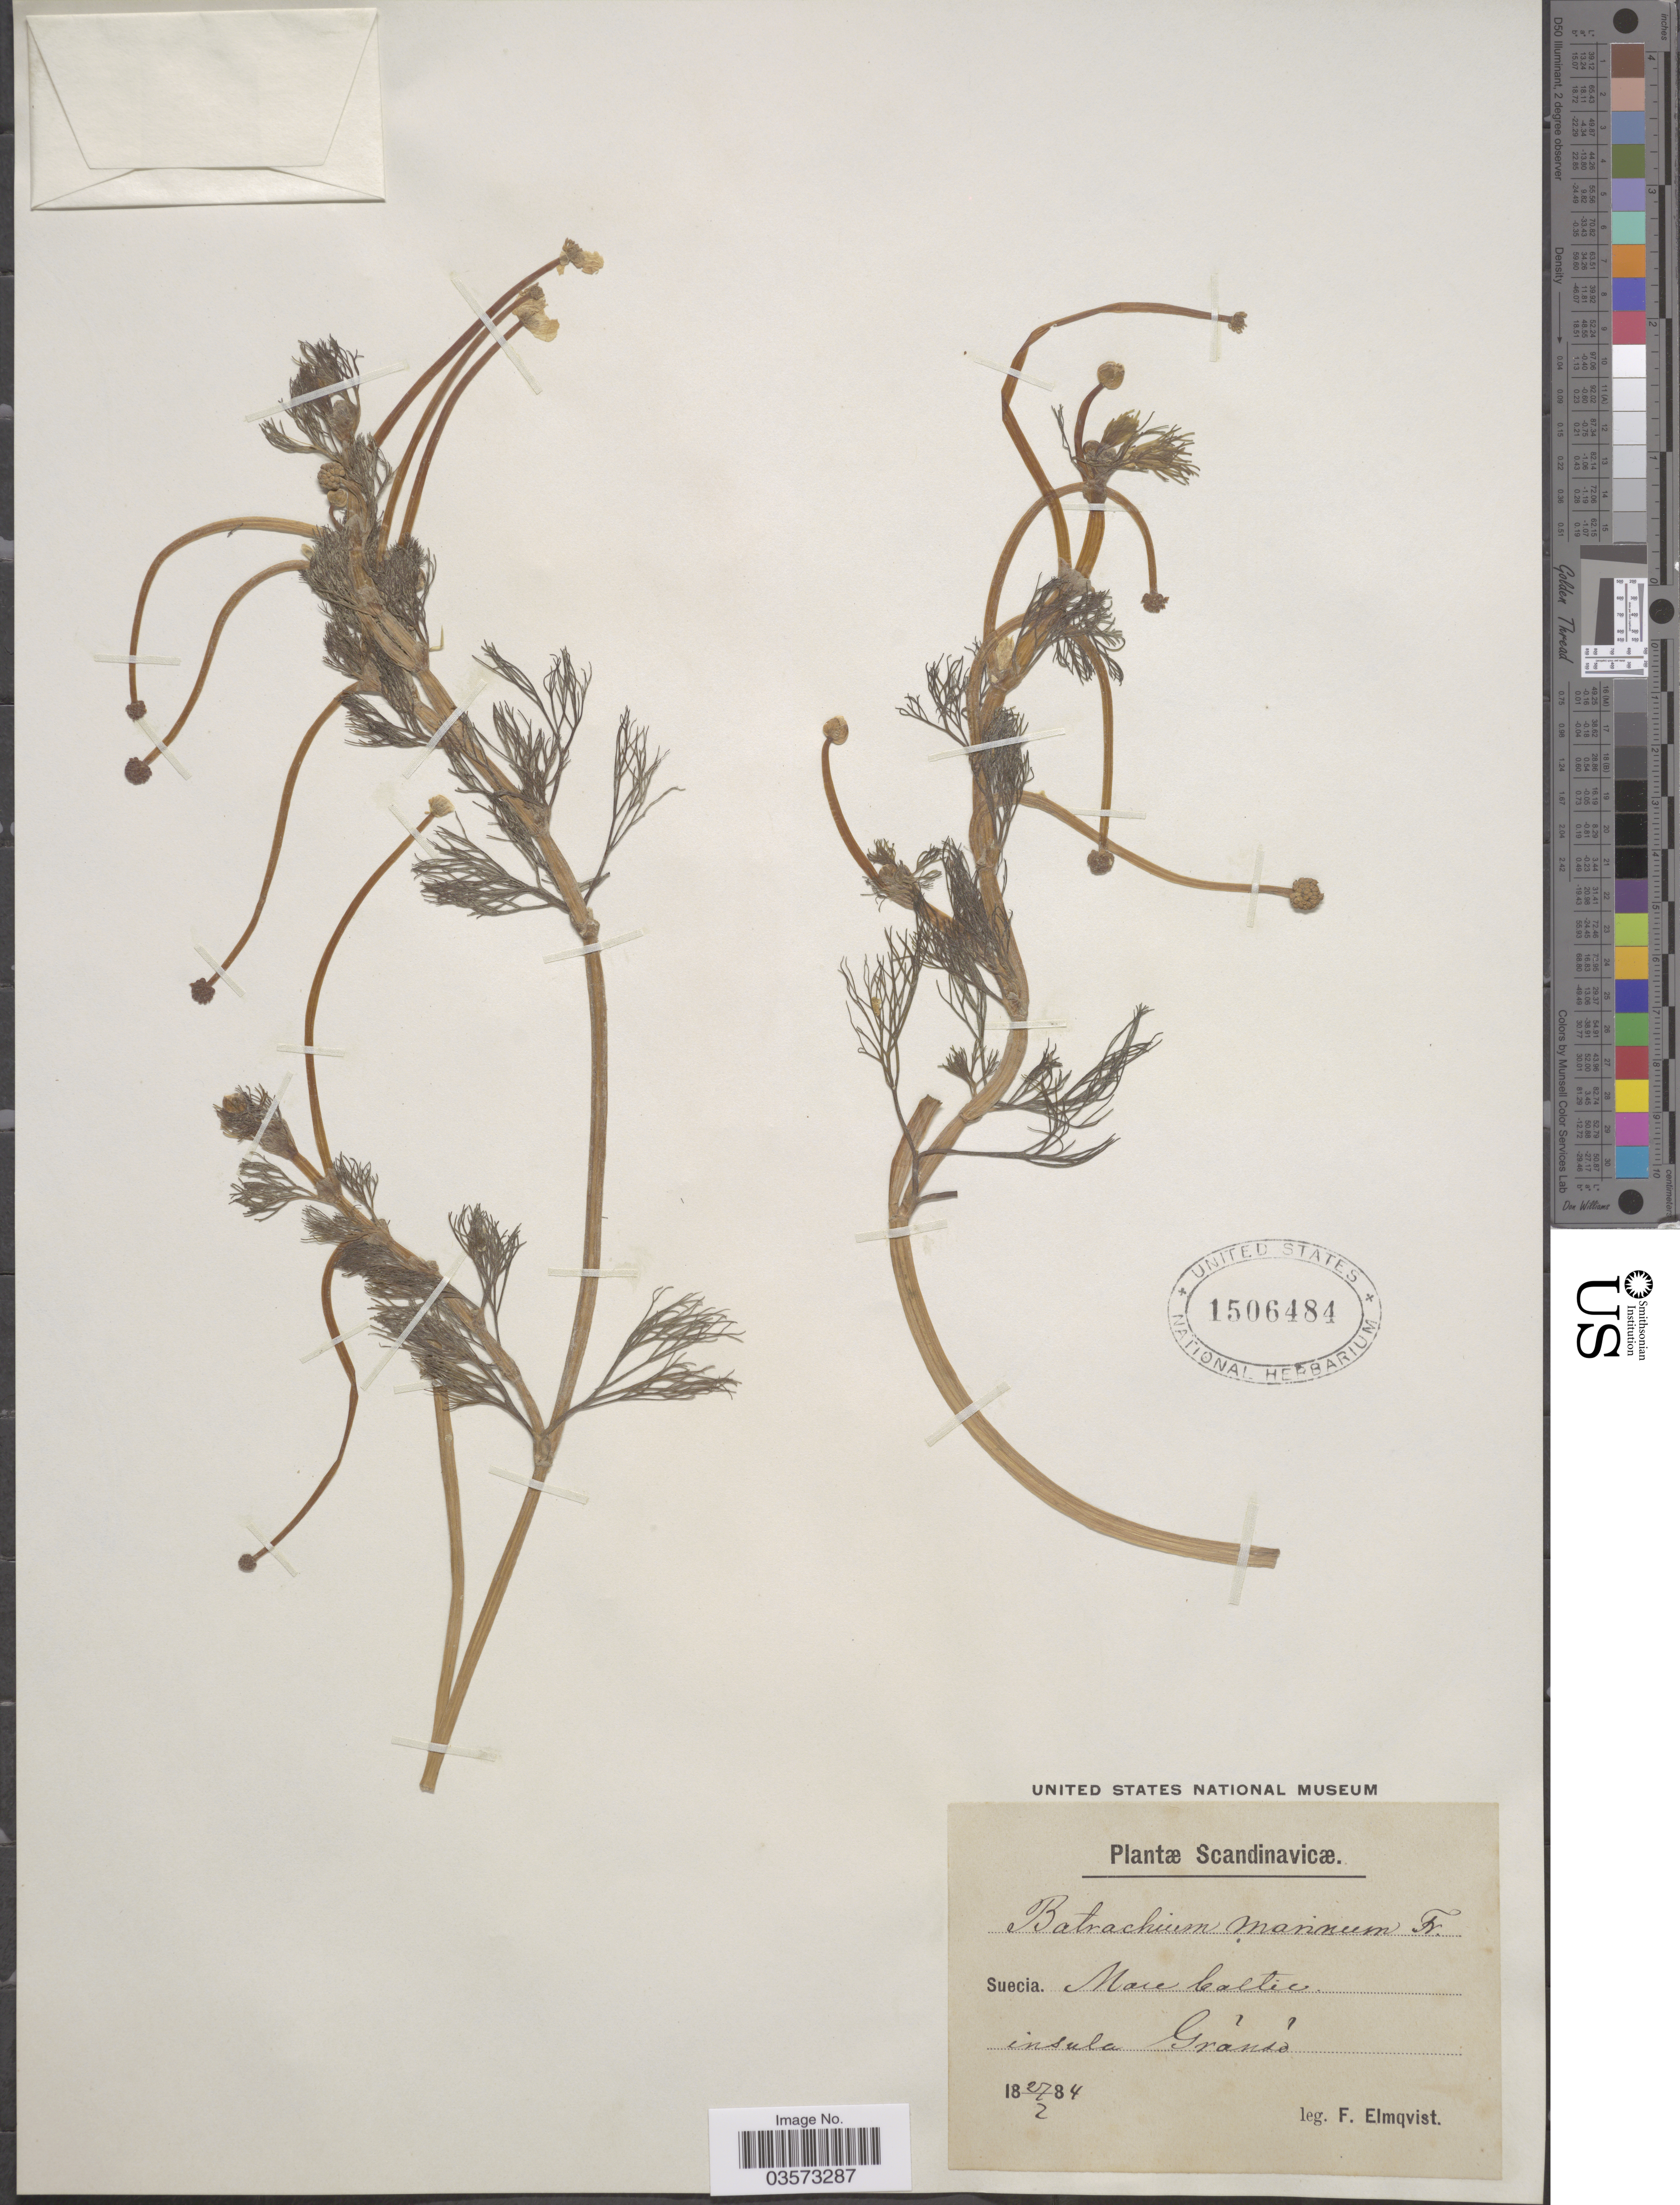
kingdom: Plantae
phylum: Tracheophyta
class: Magnoliopsida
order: Ranunculales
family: Ranunculaceae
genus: Ranunculus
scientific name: Ranunculus baudotii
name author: Godr.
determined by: Strong, Mark T., (BOT), Smithsonian Institution - National Museum of Natural History (UNITED STATES)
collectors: F. Elmquist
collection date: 1884-02-27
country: Sweden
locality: Mare baltic. insula Gränsö.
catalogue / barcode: US 1506484